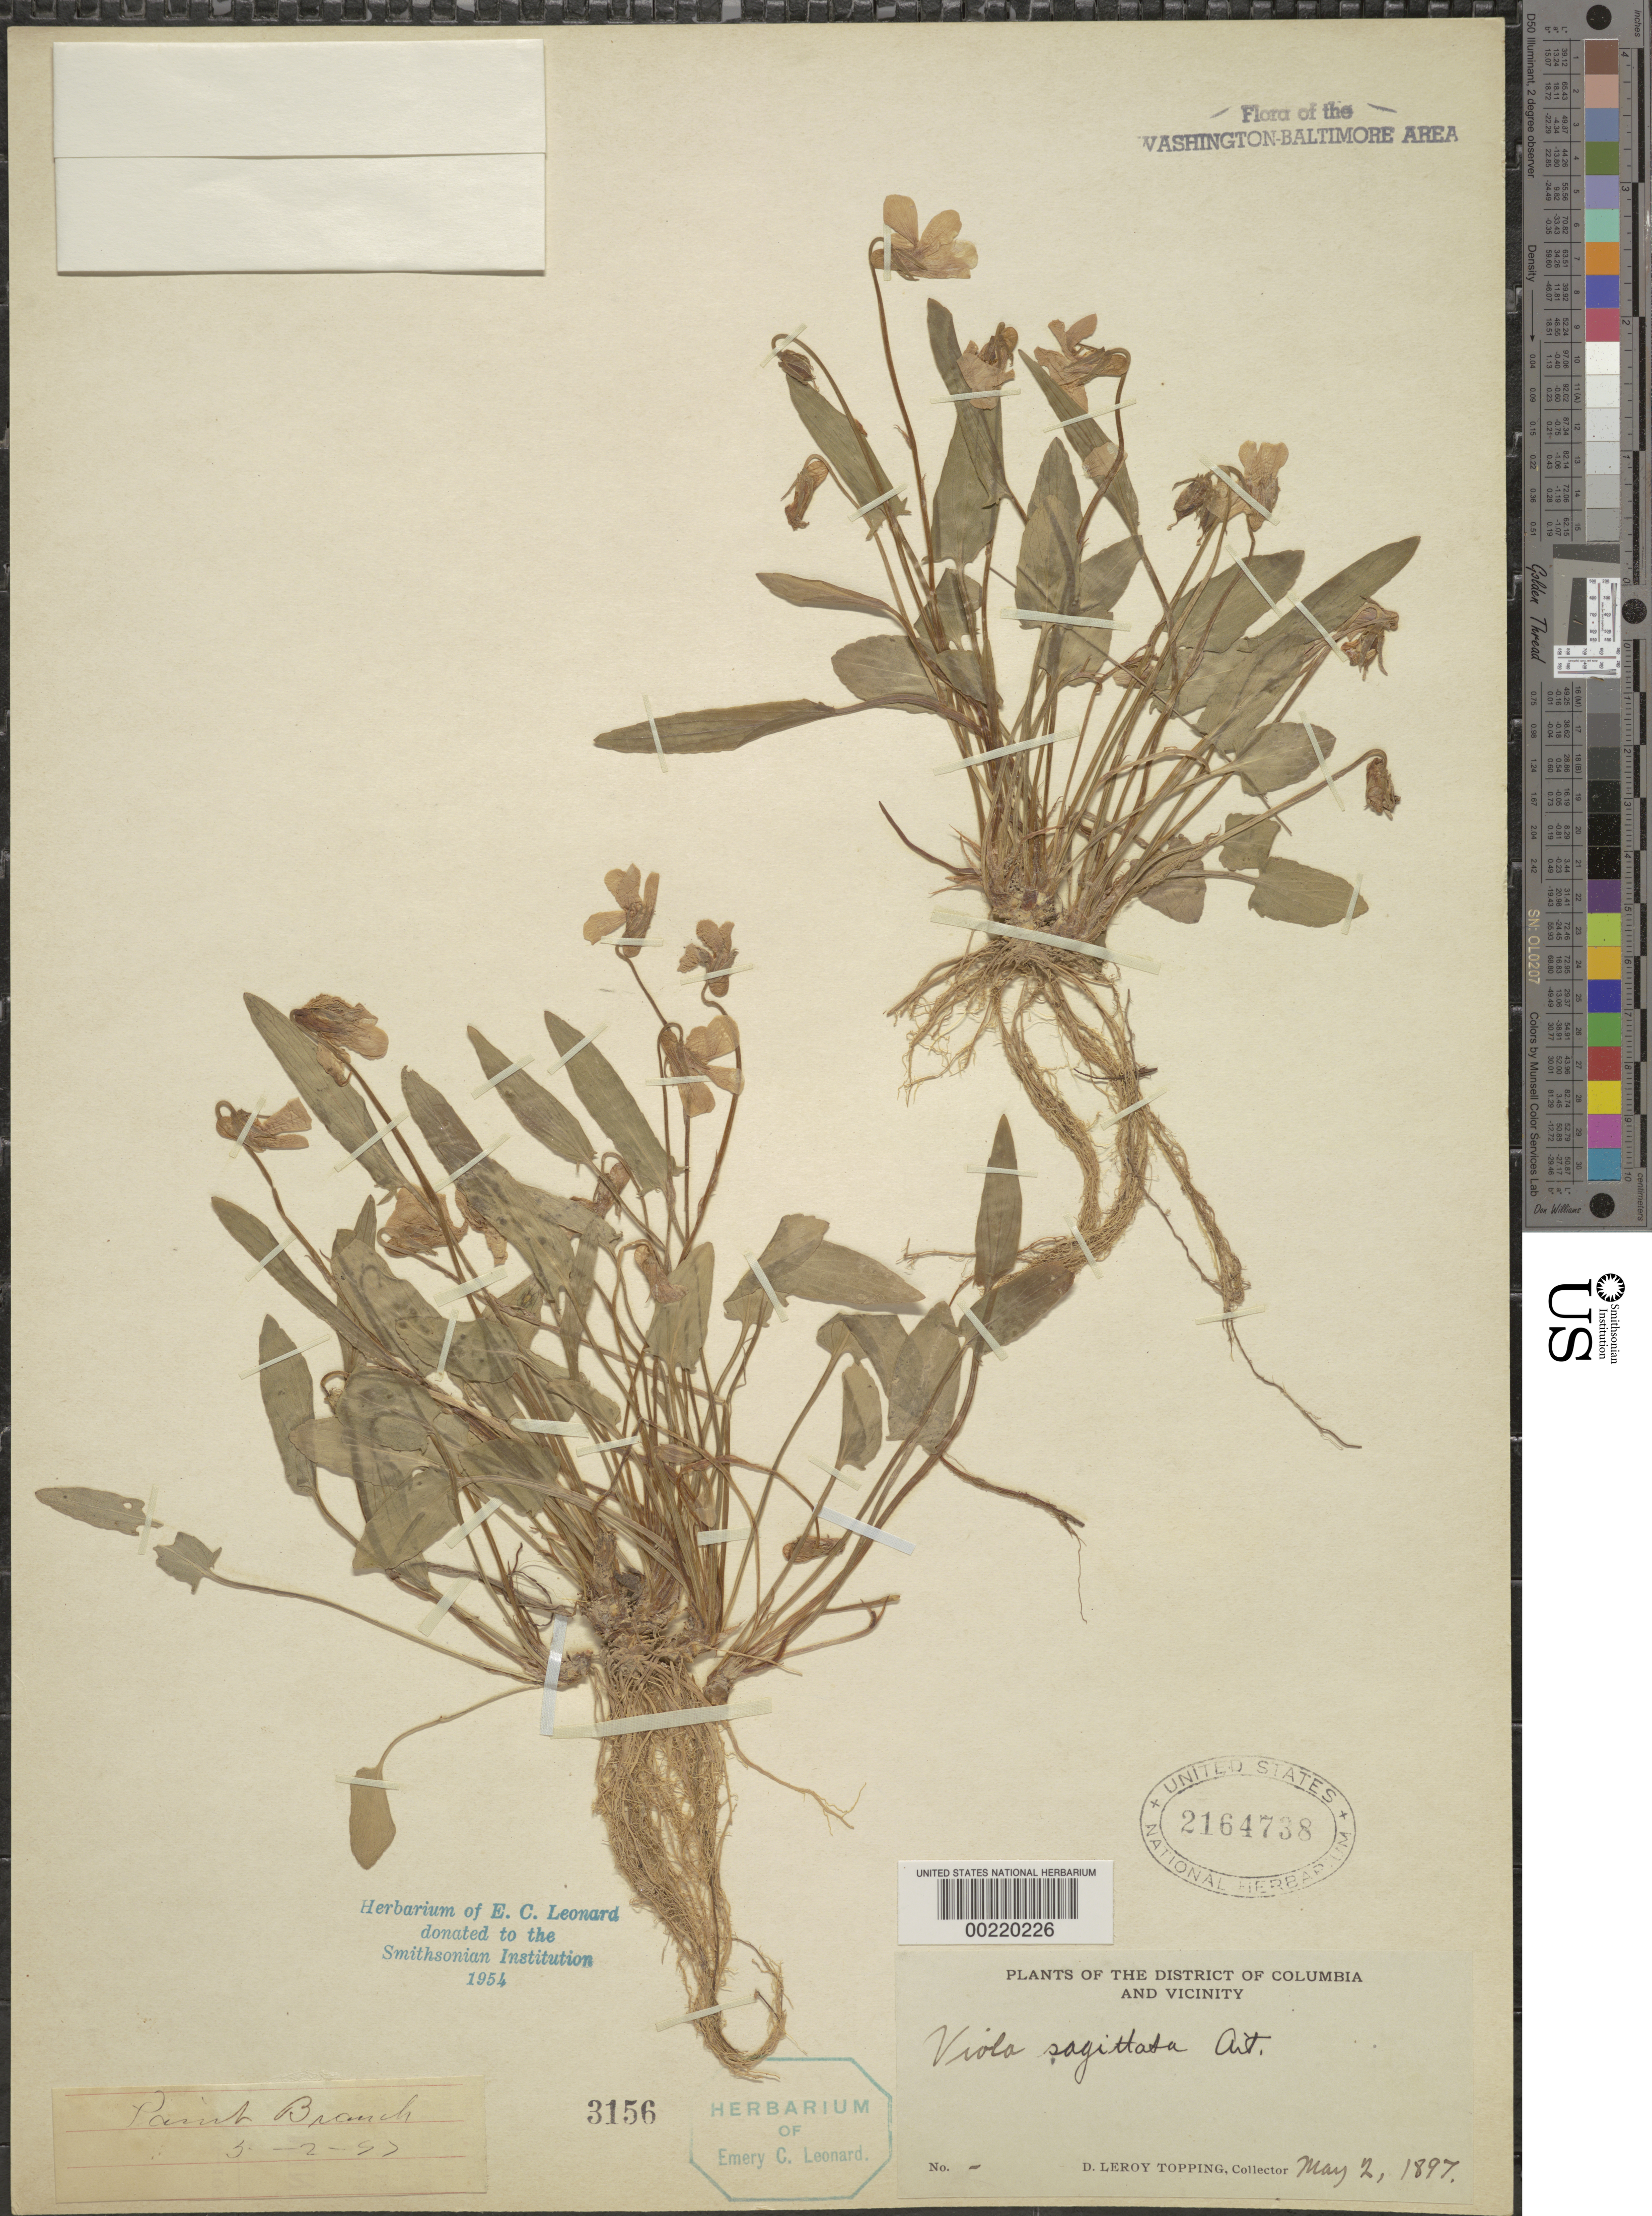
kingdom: Plantae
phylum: Tracheophyta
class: Magnoliopsida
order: Malpighiales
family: Violaceae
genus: Viola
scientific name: Viola sagittata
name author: Aiton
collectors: D. L. Topping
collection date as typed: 02 May 1897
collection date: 1897-05-02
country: United States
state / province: Maryland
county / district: Prince George's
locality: Paint Branch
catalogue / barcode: US 2164738